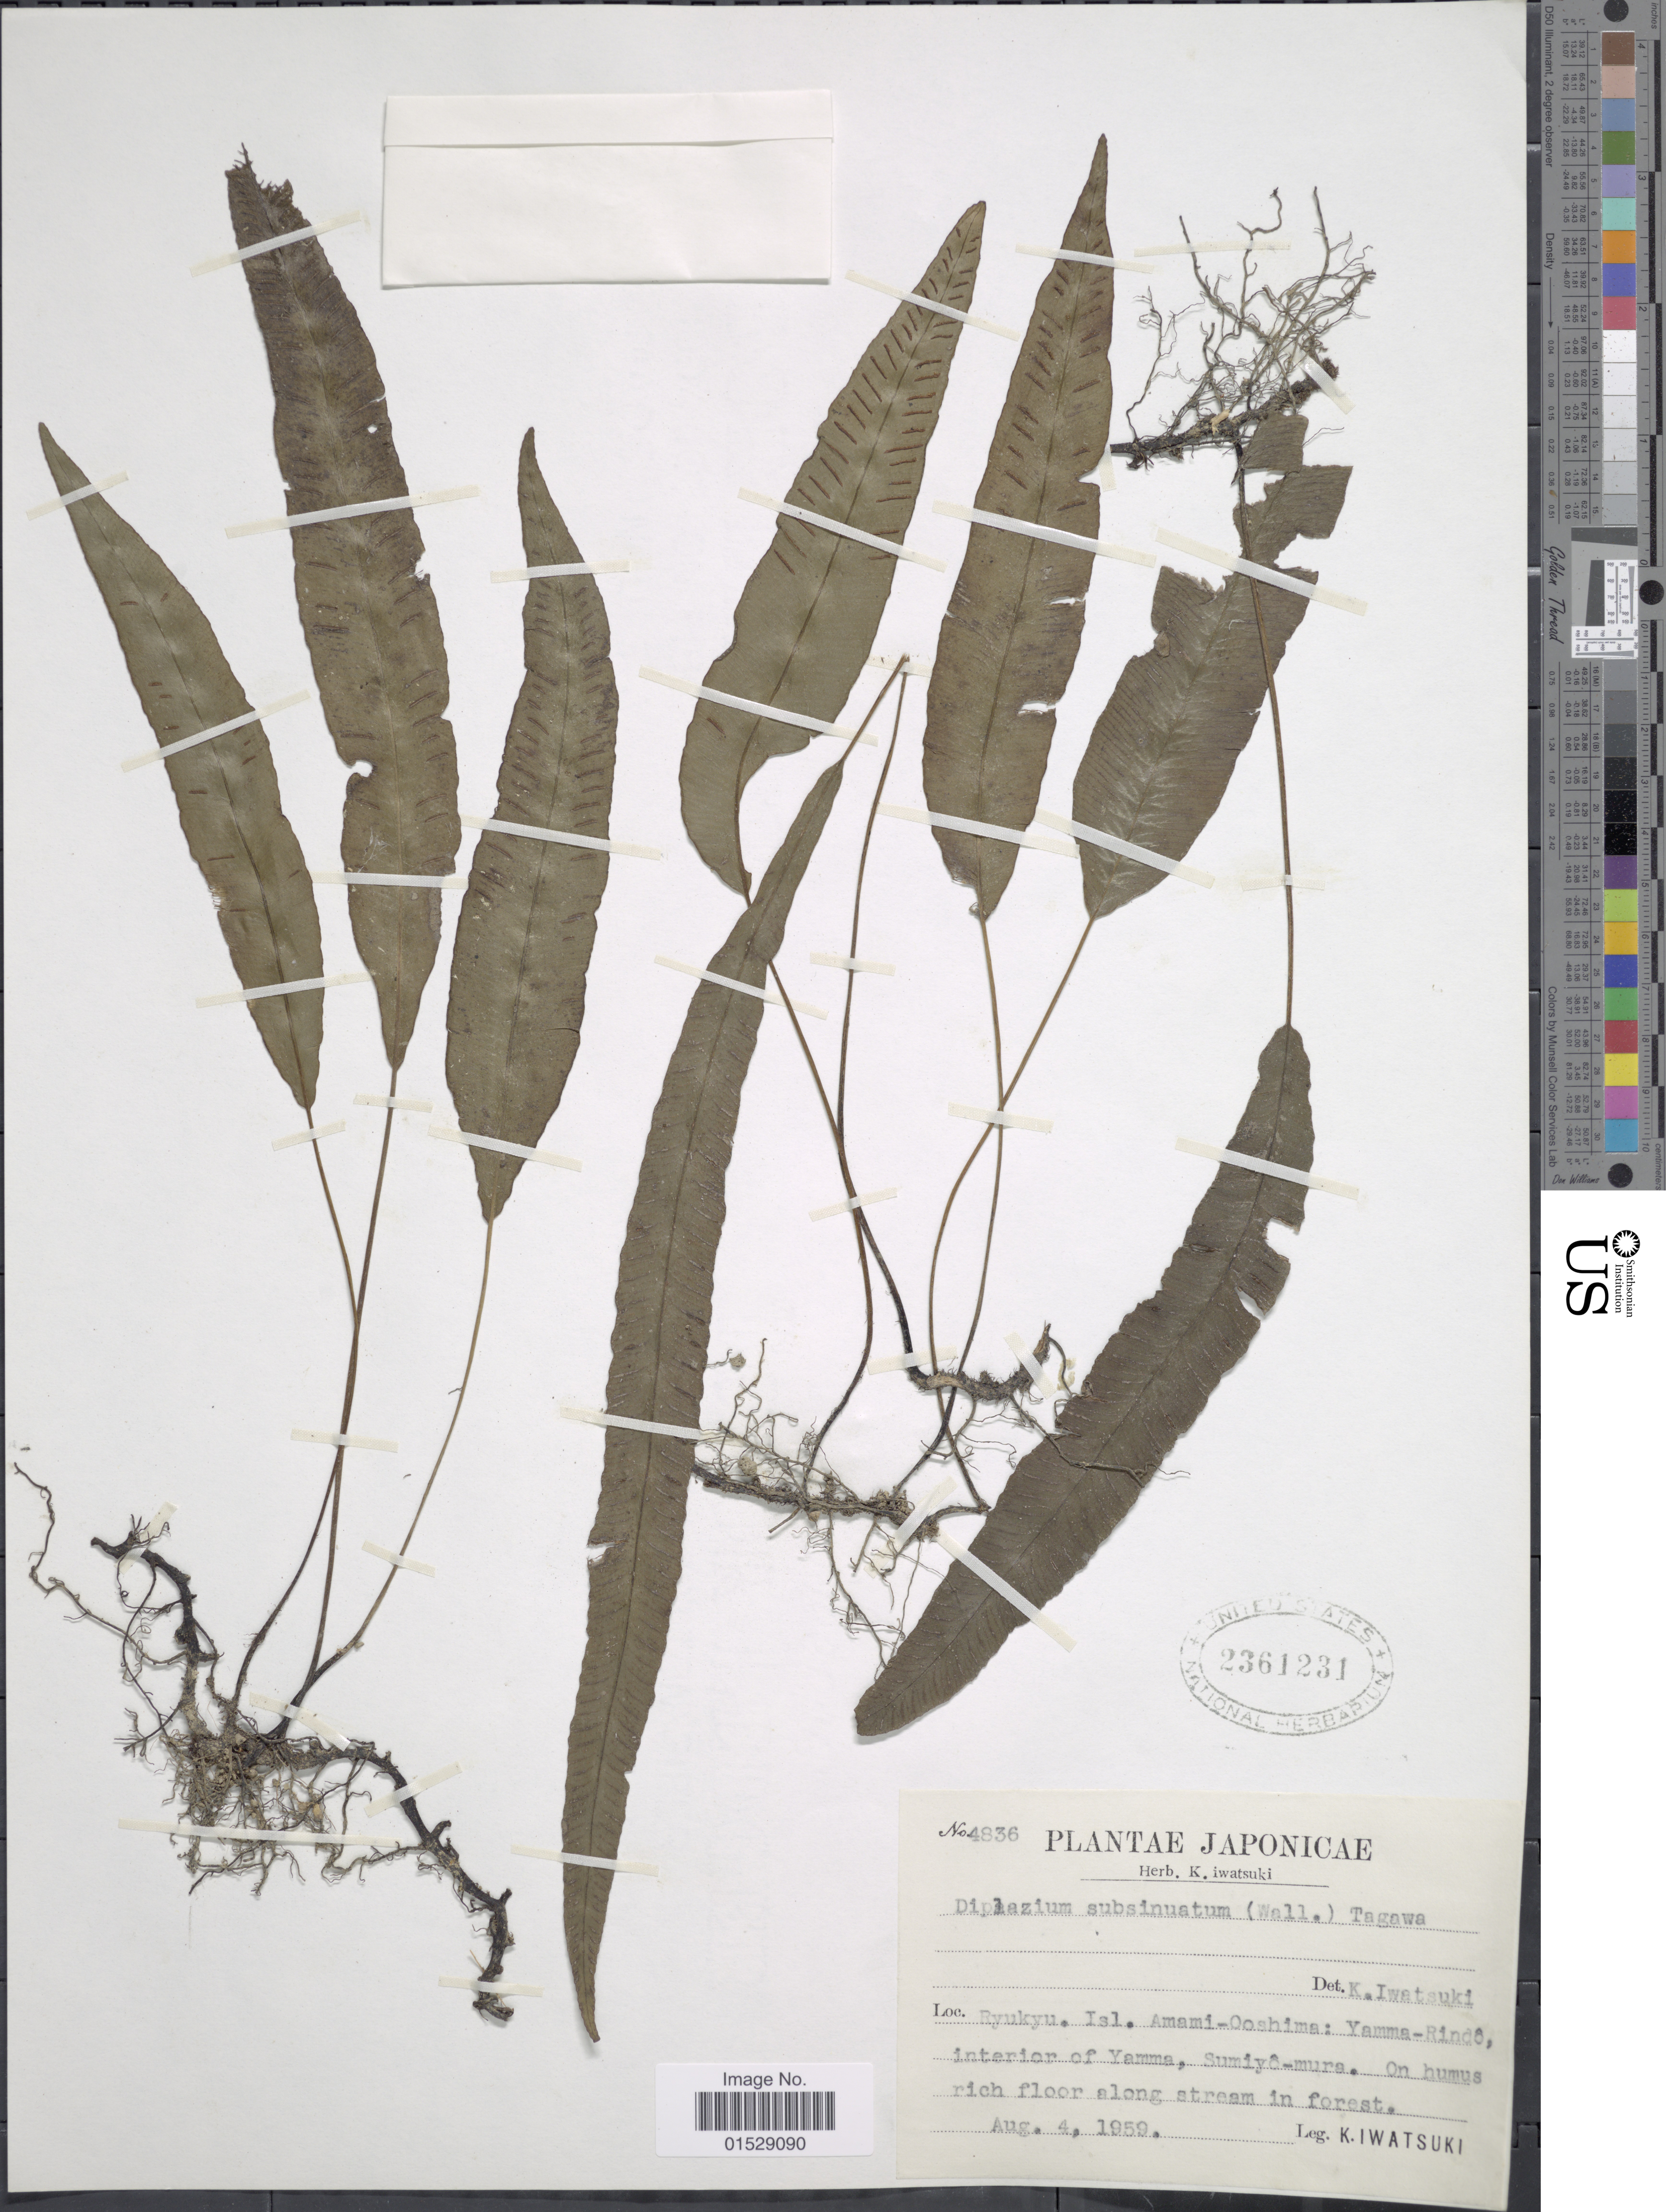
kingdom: Plantae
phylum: Tracheophyta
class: Polypodiopsida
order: Polypodiales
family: Athyriaceae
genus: Deparia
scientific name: Deparia lancea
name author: (Thunb.) Fraser-Jenk.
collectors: K. Iwatsuki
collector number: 4836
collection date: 1959-08-04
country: Japan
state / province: Okinawa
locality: Japinicae, Ryukyu. Isl. Amami-Ooshima: Yamma-Rindo, interior of Yamma, Sumiyo-mura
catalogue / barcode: US 2361231